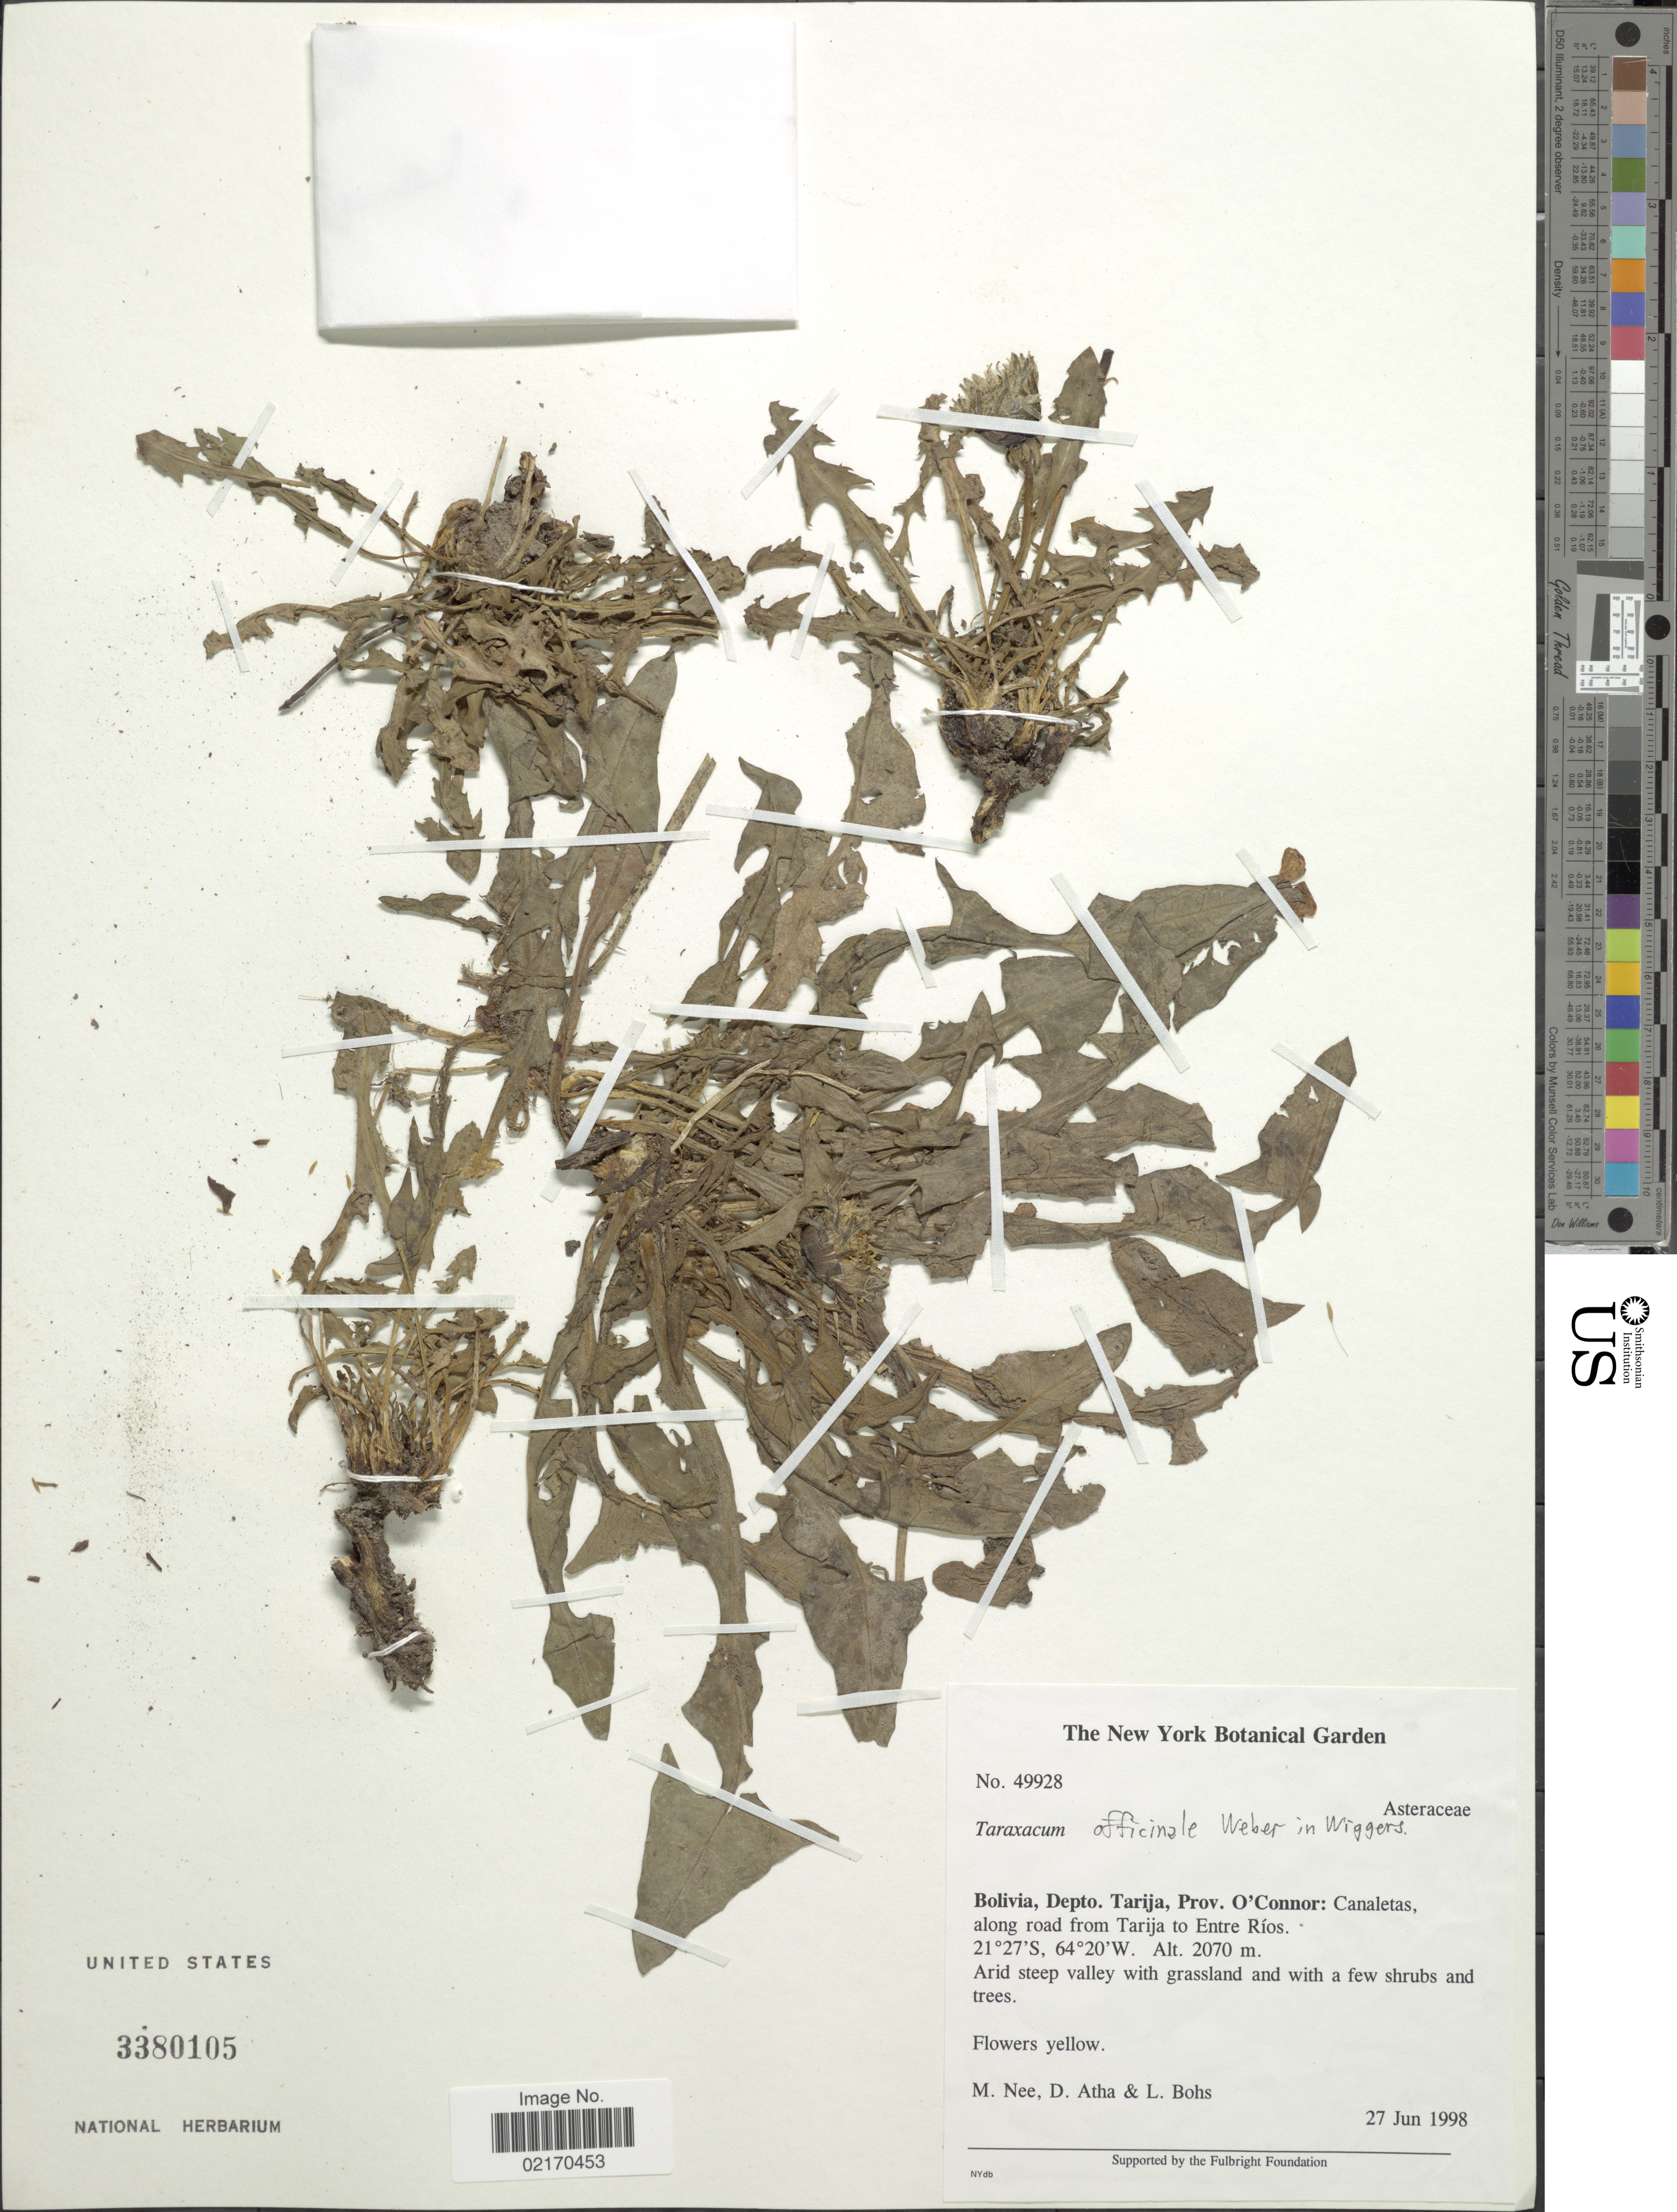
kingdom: Plantae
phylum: Tracheophyta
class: Magnoliopsida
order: Asterales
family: Asteraceae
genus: Taraxacum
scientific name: Taraxacum officinale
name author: G.H. Weber ex F.H. Wigg.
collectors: M. Nee, D. Atha & L. A. Bohs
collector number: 49928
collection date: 1998-06-27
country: Bolivia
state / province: Tarija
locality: Prov. O'Connor: Canaletas, along road from Tarija to Entre Rios.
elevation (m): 2070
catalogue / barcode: US 3380105